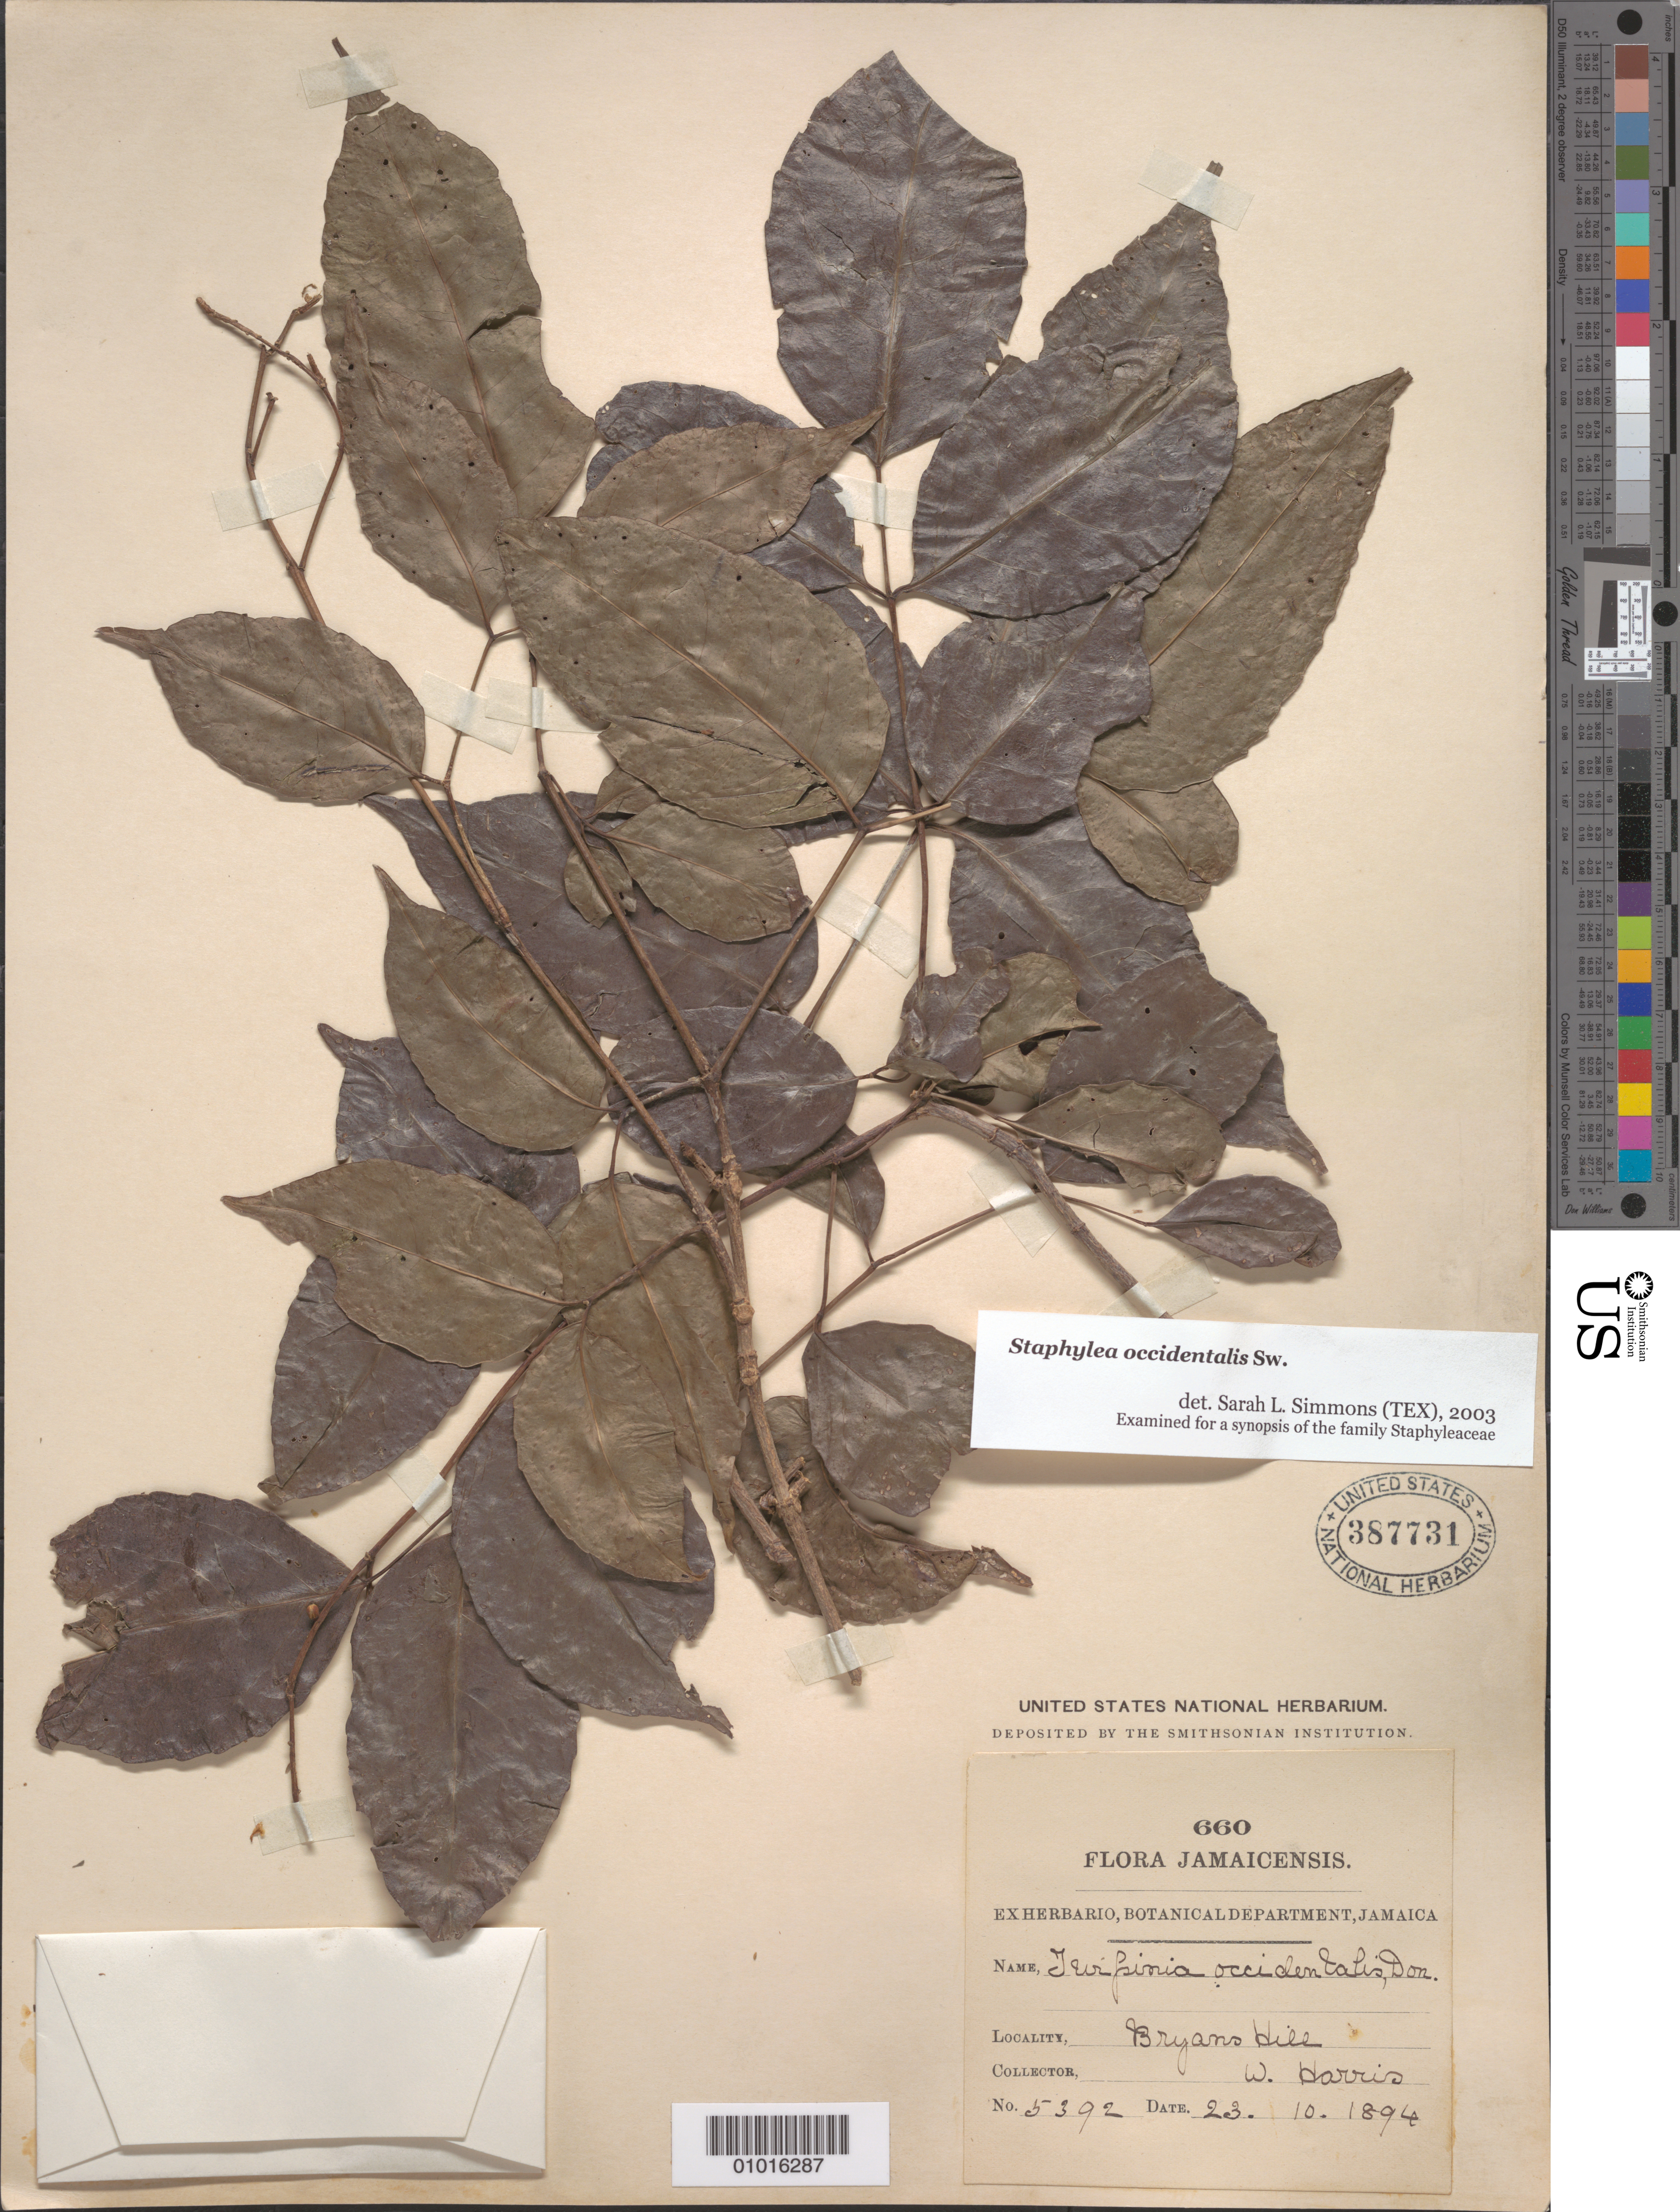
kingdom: Plantae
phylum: Tracheophyta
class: Magnoliopsida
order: Crossosomatales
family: Staphyleaceae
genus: Staphylea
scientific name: Staphylea occidentalis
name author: Sw.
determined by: Simmons, S. L.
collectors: W. H. Harris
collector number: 5392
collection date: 1894-10-23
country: Jamaica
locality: Bryans Hill.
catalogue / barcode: US 387731